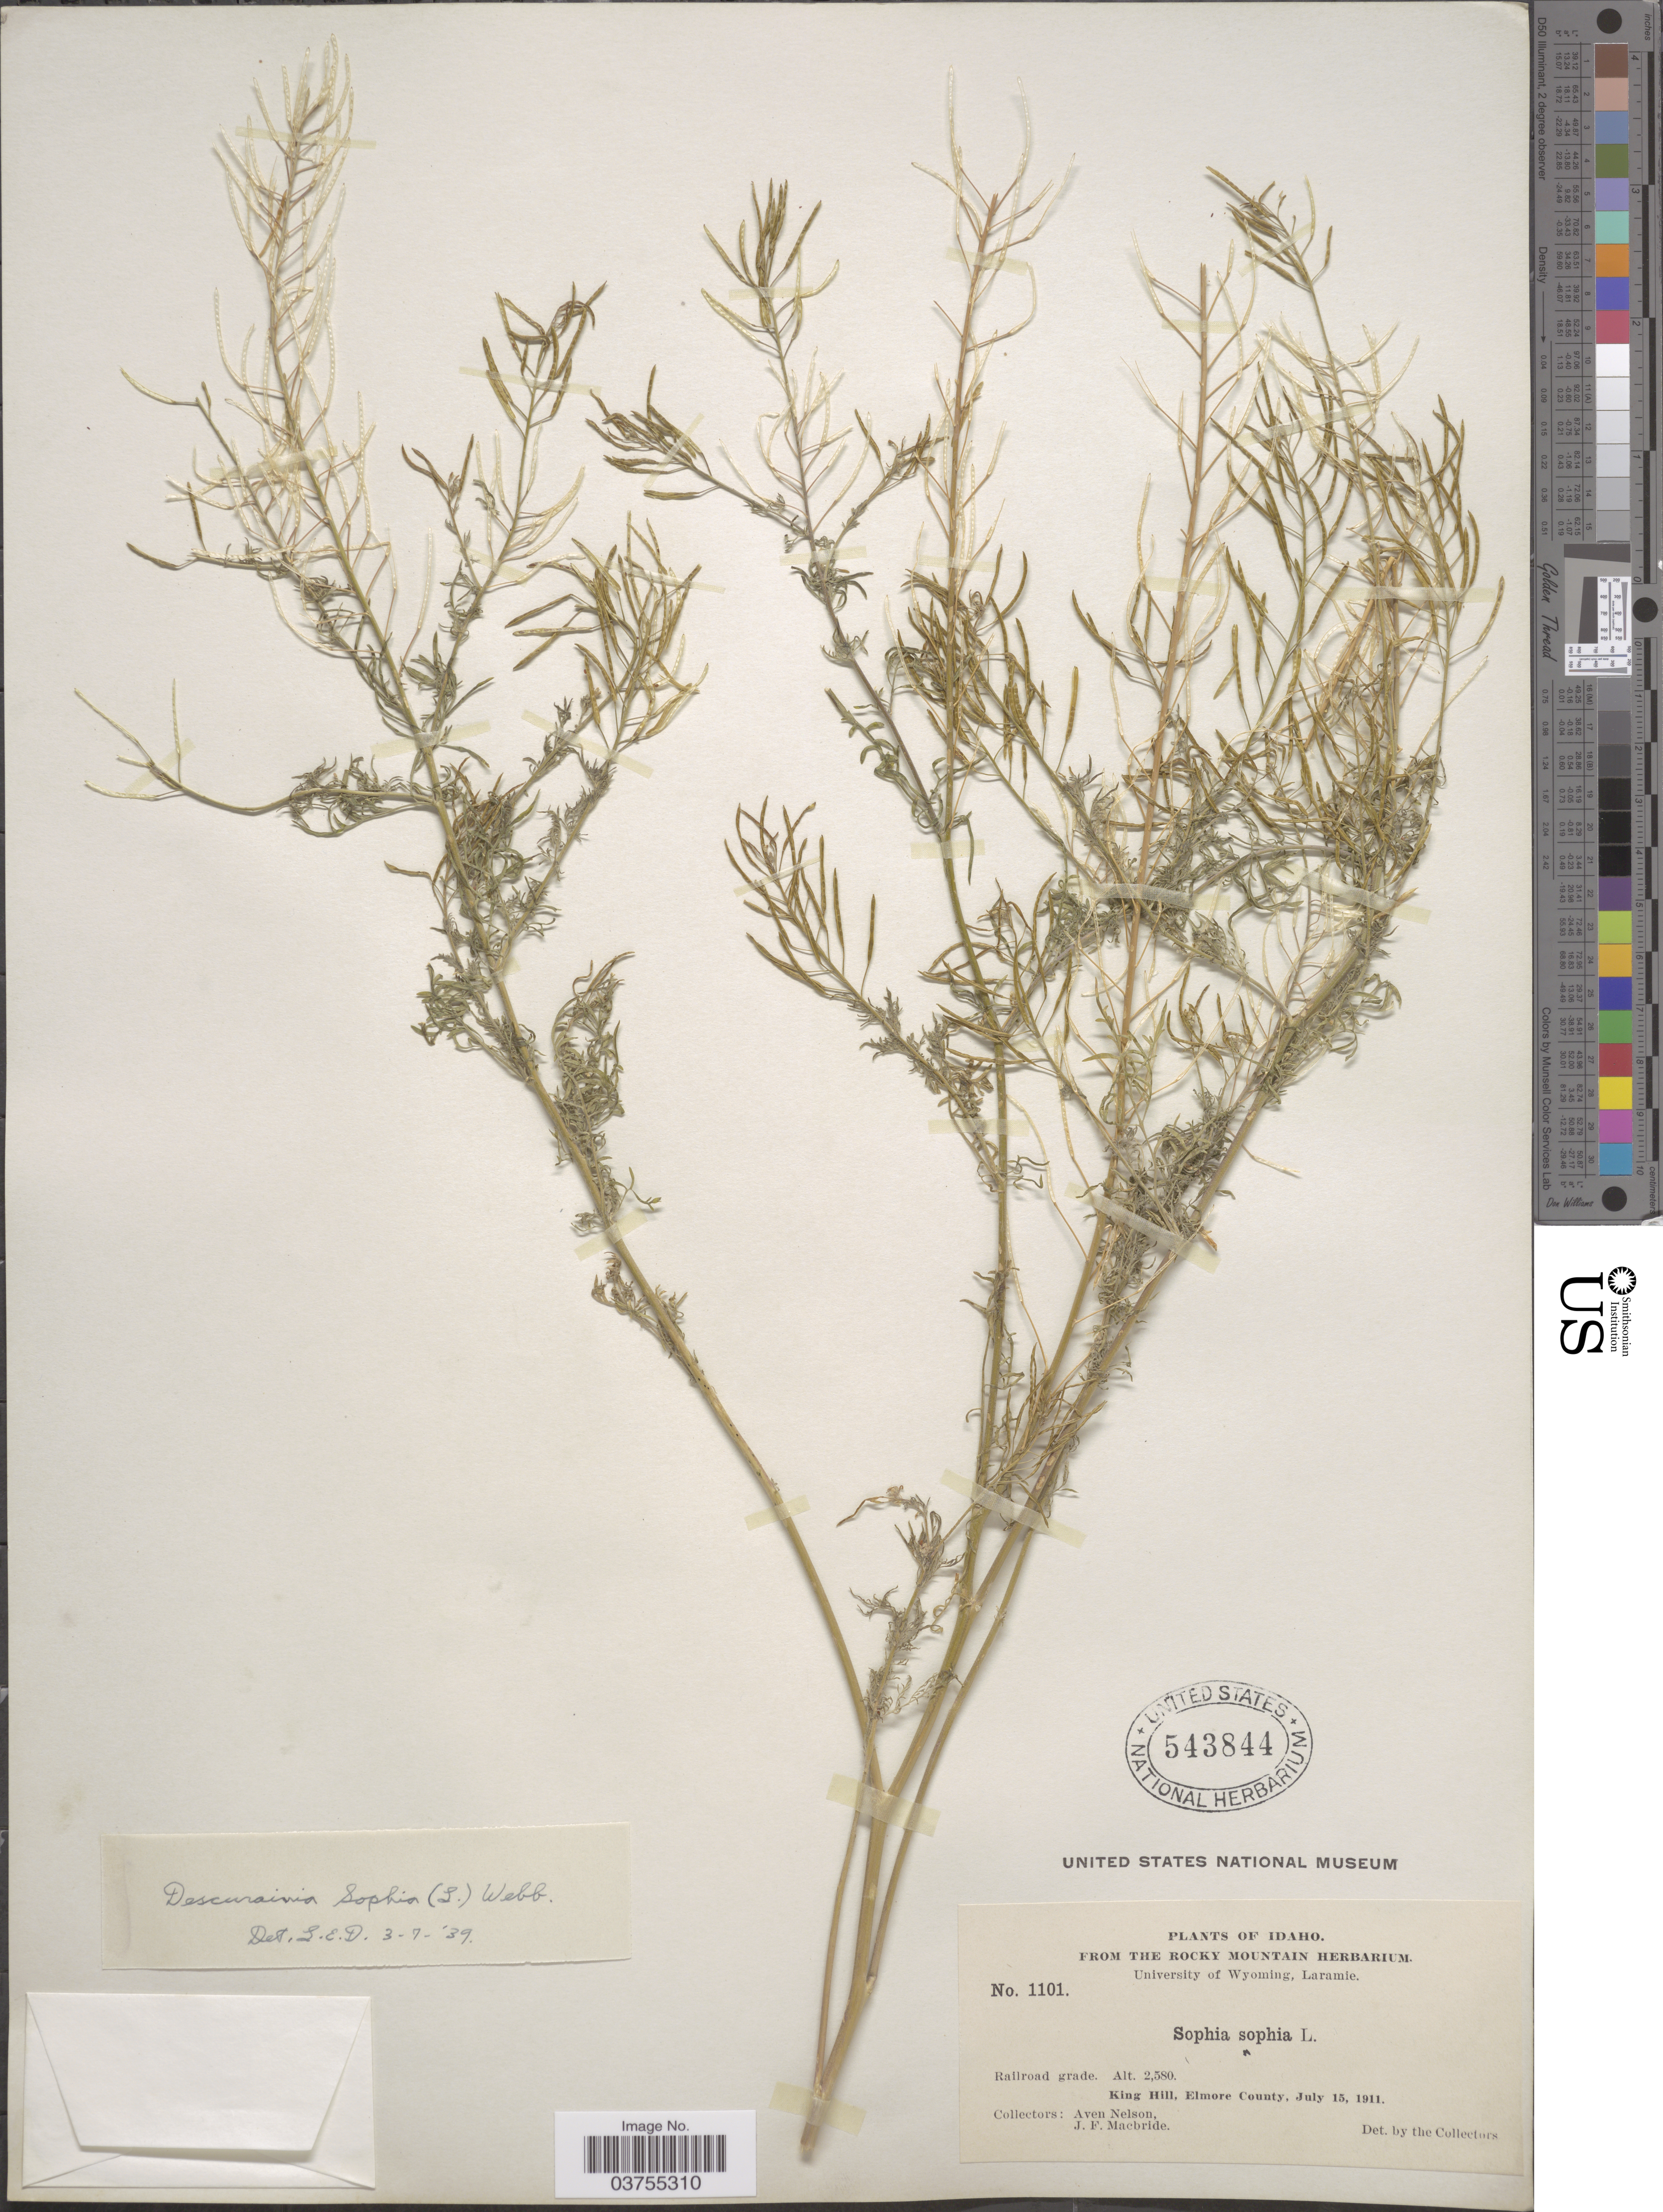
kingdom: Plantae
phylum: Tracheophyta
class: Magnoliopsida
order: Brassicales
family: Brassicaceae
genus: Descurainia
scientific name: Descurainia sophia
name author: (L.) Webb ex Prantl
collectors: A. Nelson & J. F. Macbride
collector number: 1101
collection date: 1911-07-15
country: United States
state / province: Idaho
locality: King Hill, Elmore County.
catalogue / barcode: US 543844